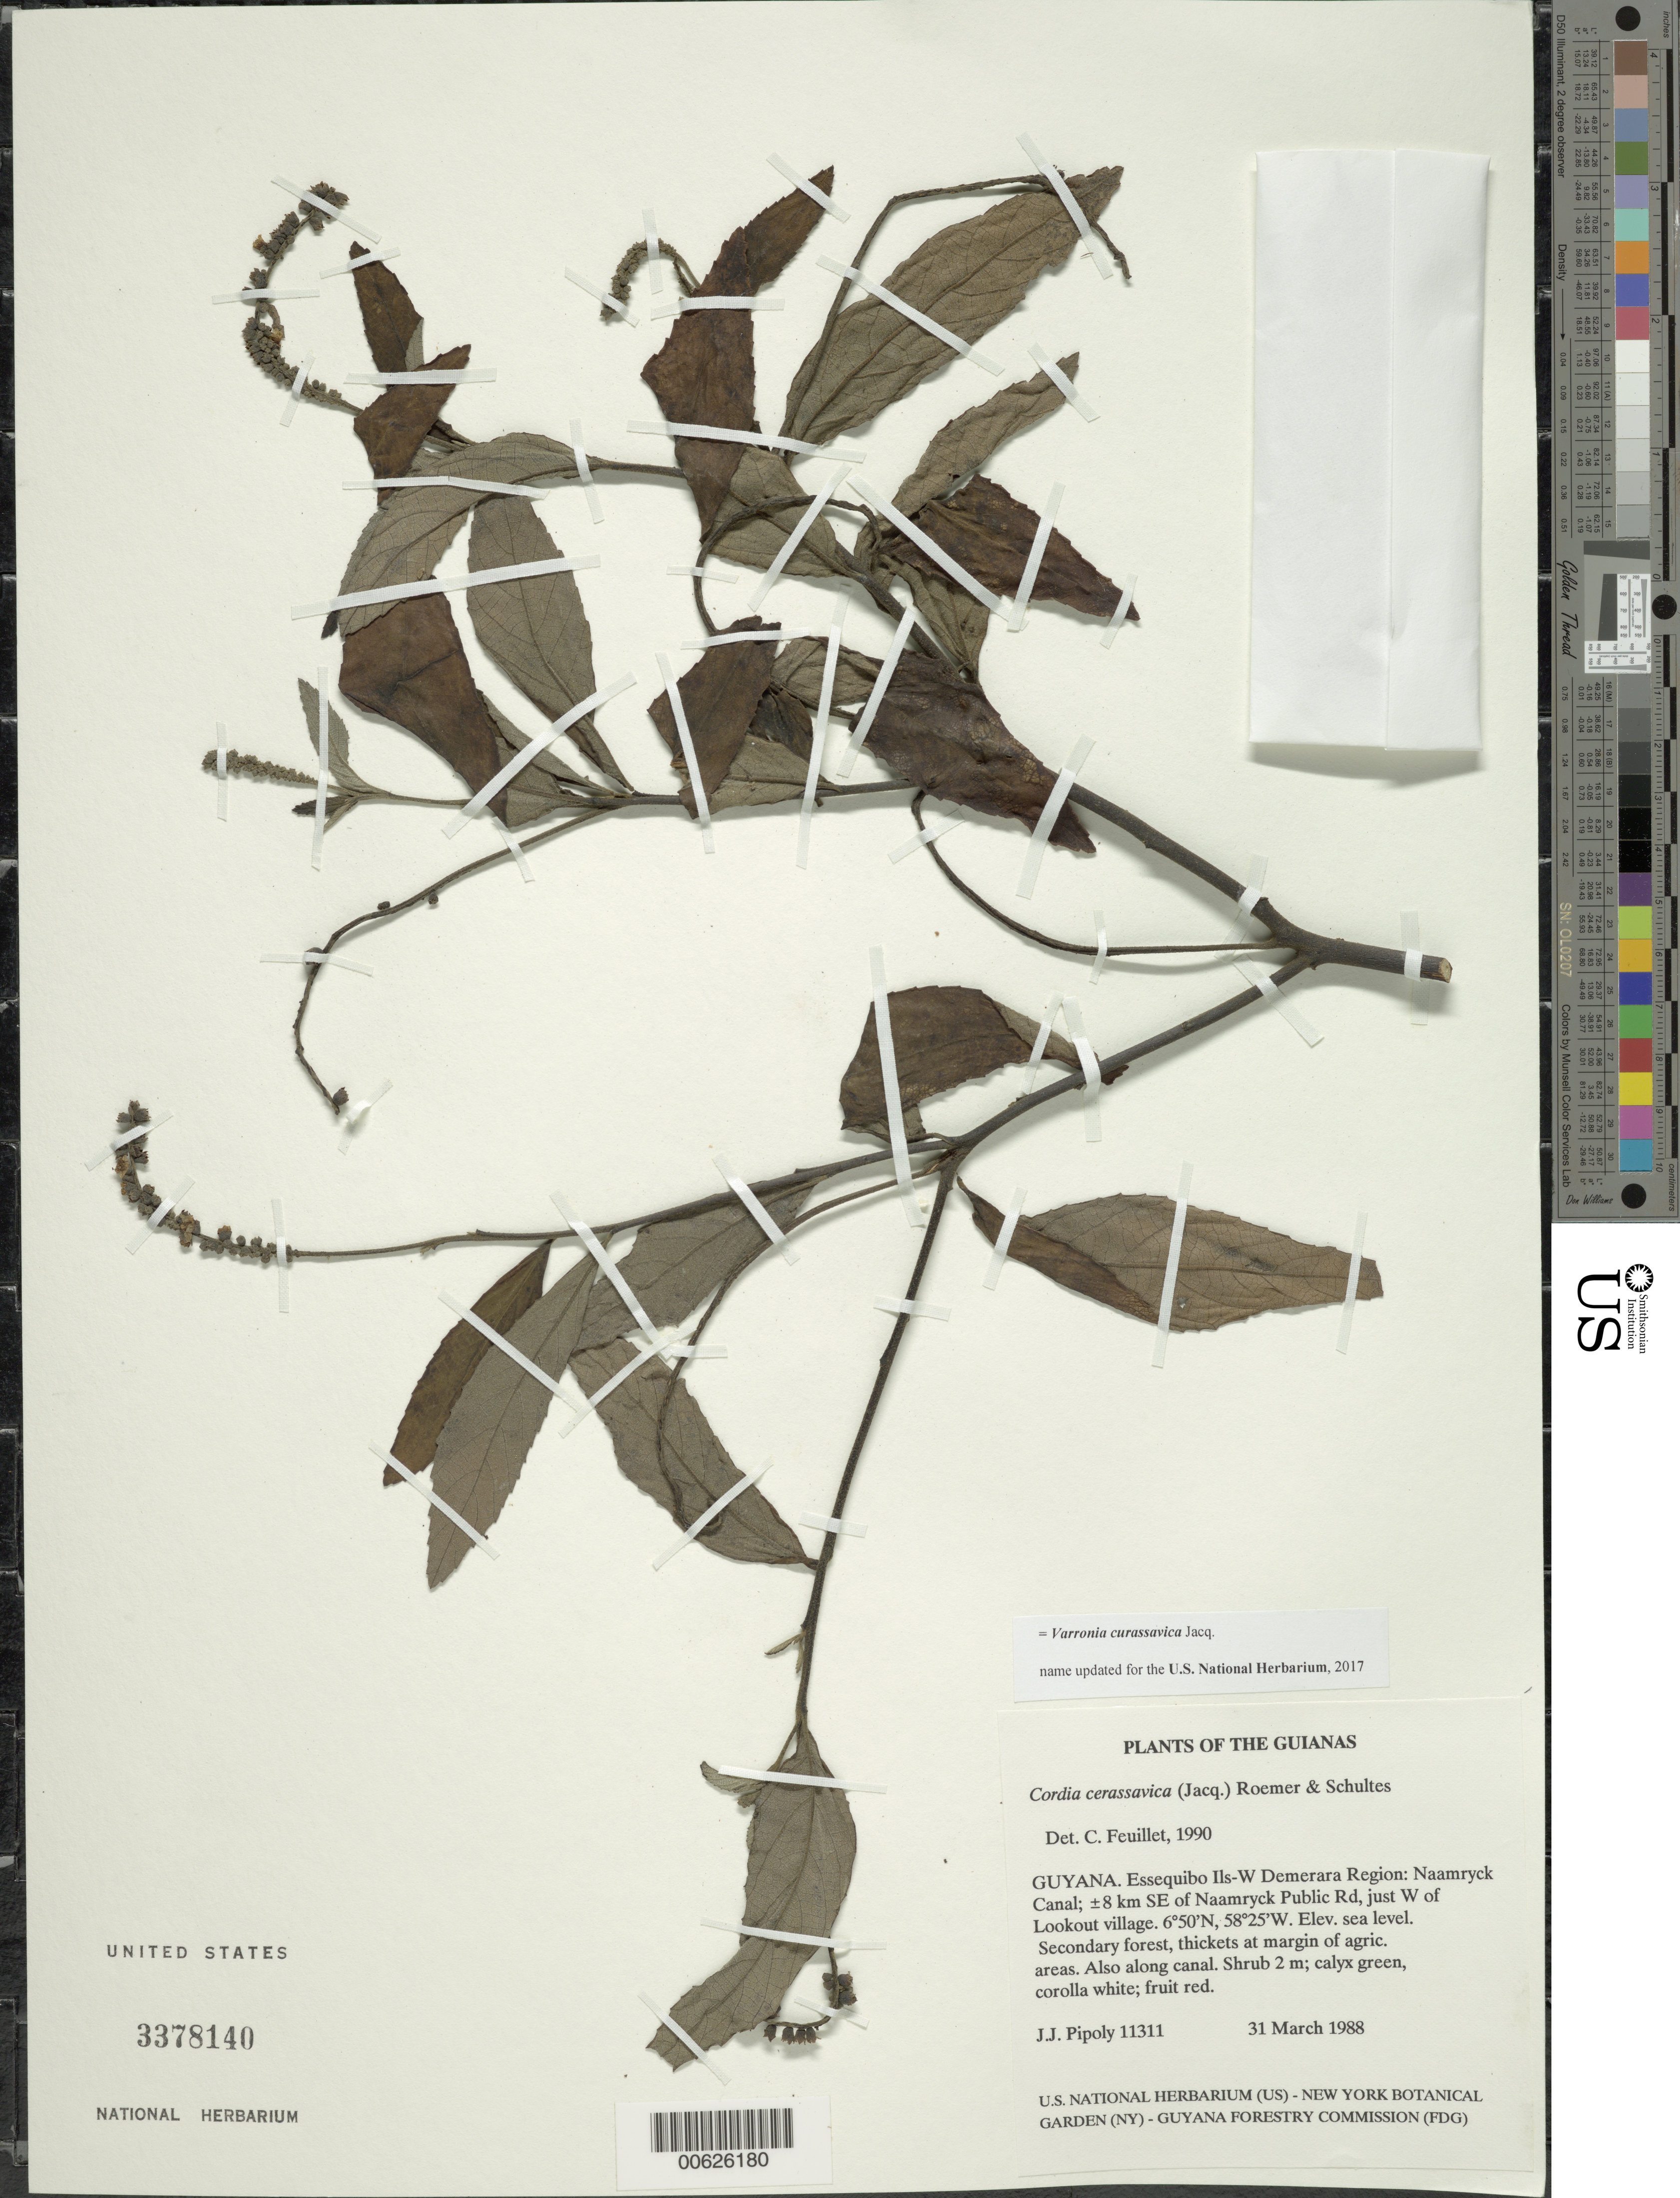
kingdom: Plantae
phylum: Tracheophyta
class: Magnoliopsida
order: Boraginales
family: Cordiaceae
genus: Varronia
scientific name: Varronia curassavica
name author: Jacq.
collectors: J. J. Pipoly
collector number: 11311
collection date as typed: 31 March 1987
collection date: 1987-03-31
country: Guyana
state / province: Essequibo Isl-W. Demerara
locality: Naamryck Canal; ±8 km SE of Naamryck Public Rd, just W of Lookout village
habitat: Secondary forest, thickets at margin of agric. areas. Also along canal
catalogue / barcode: US 3378140